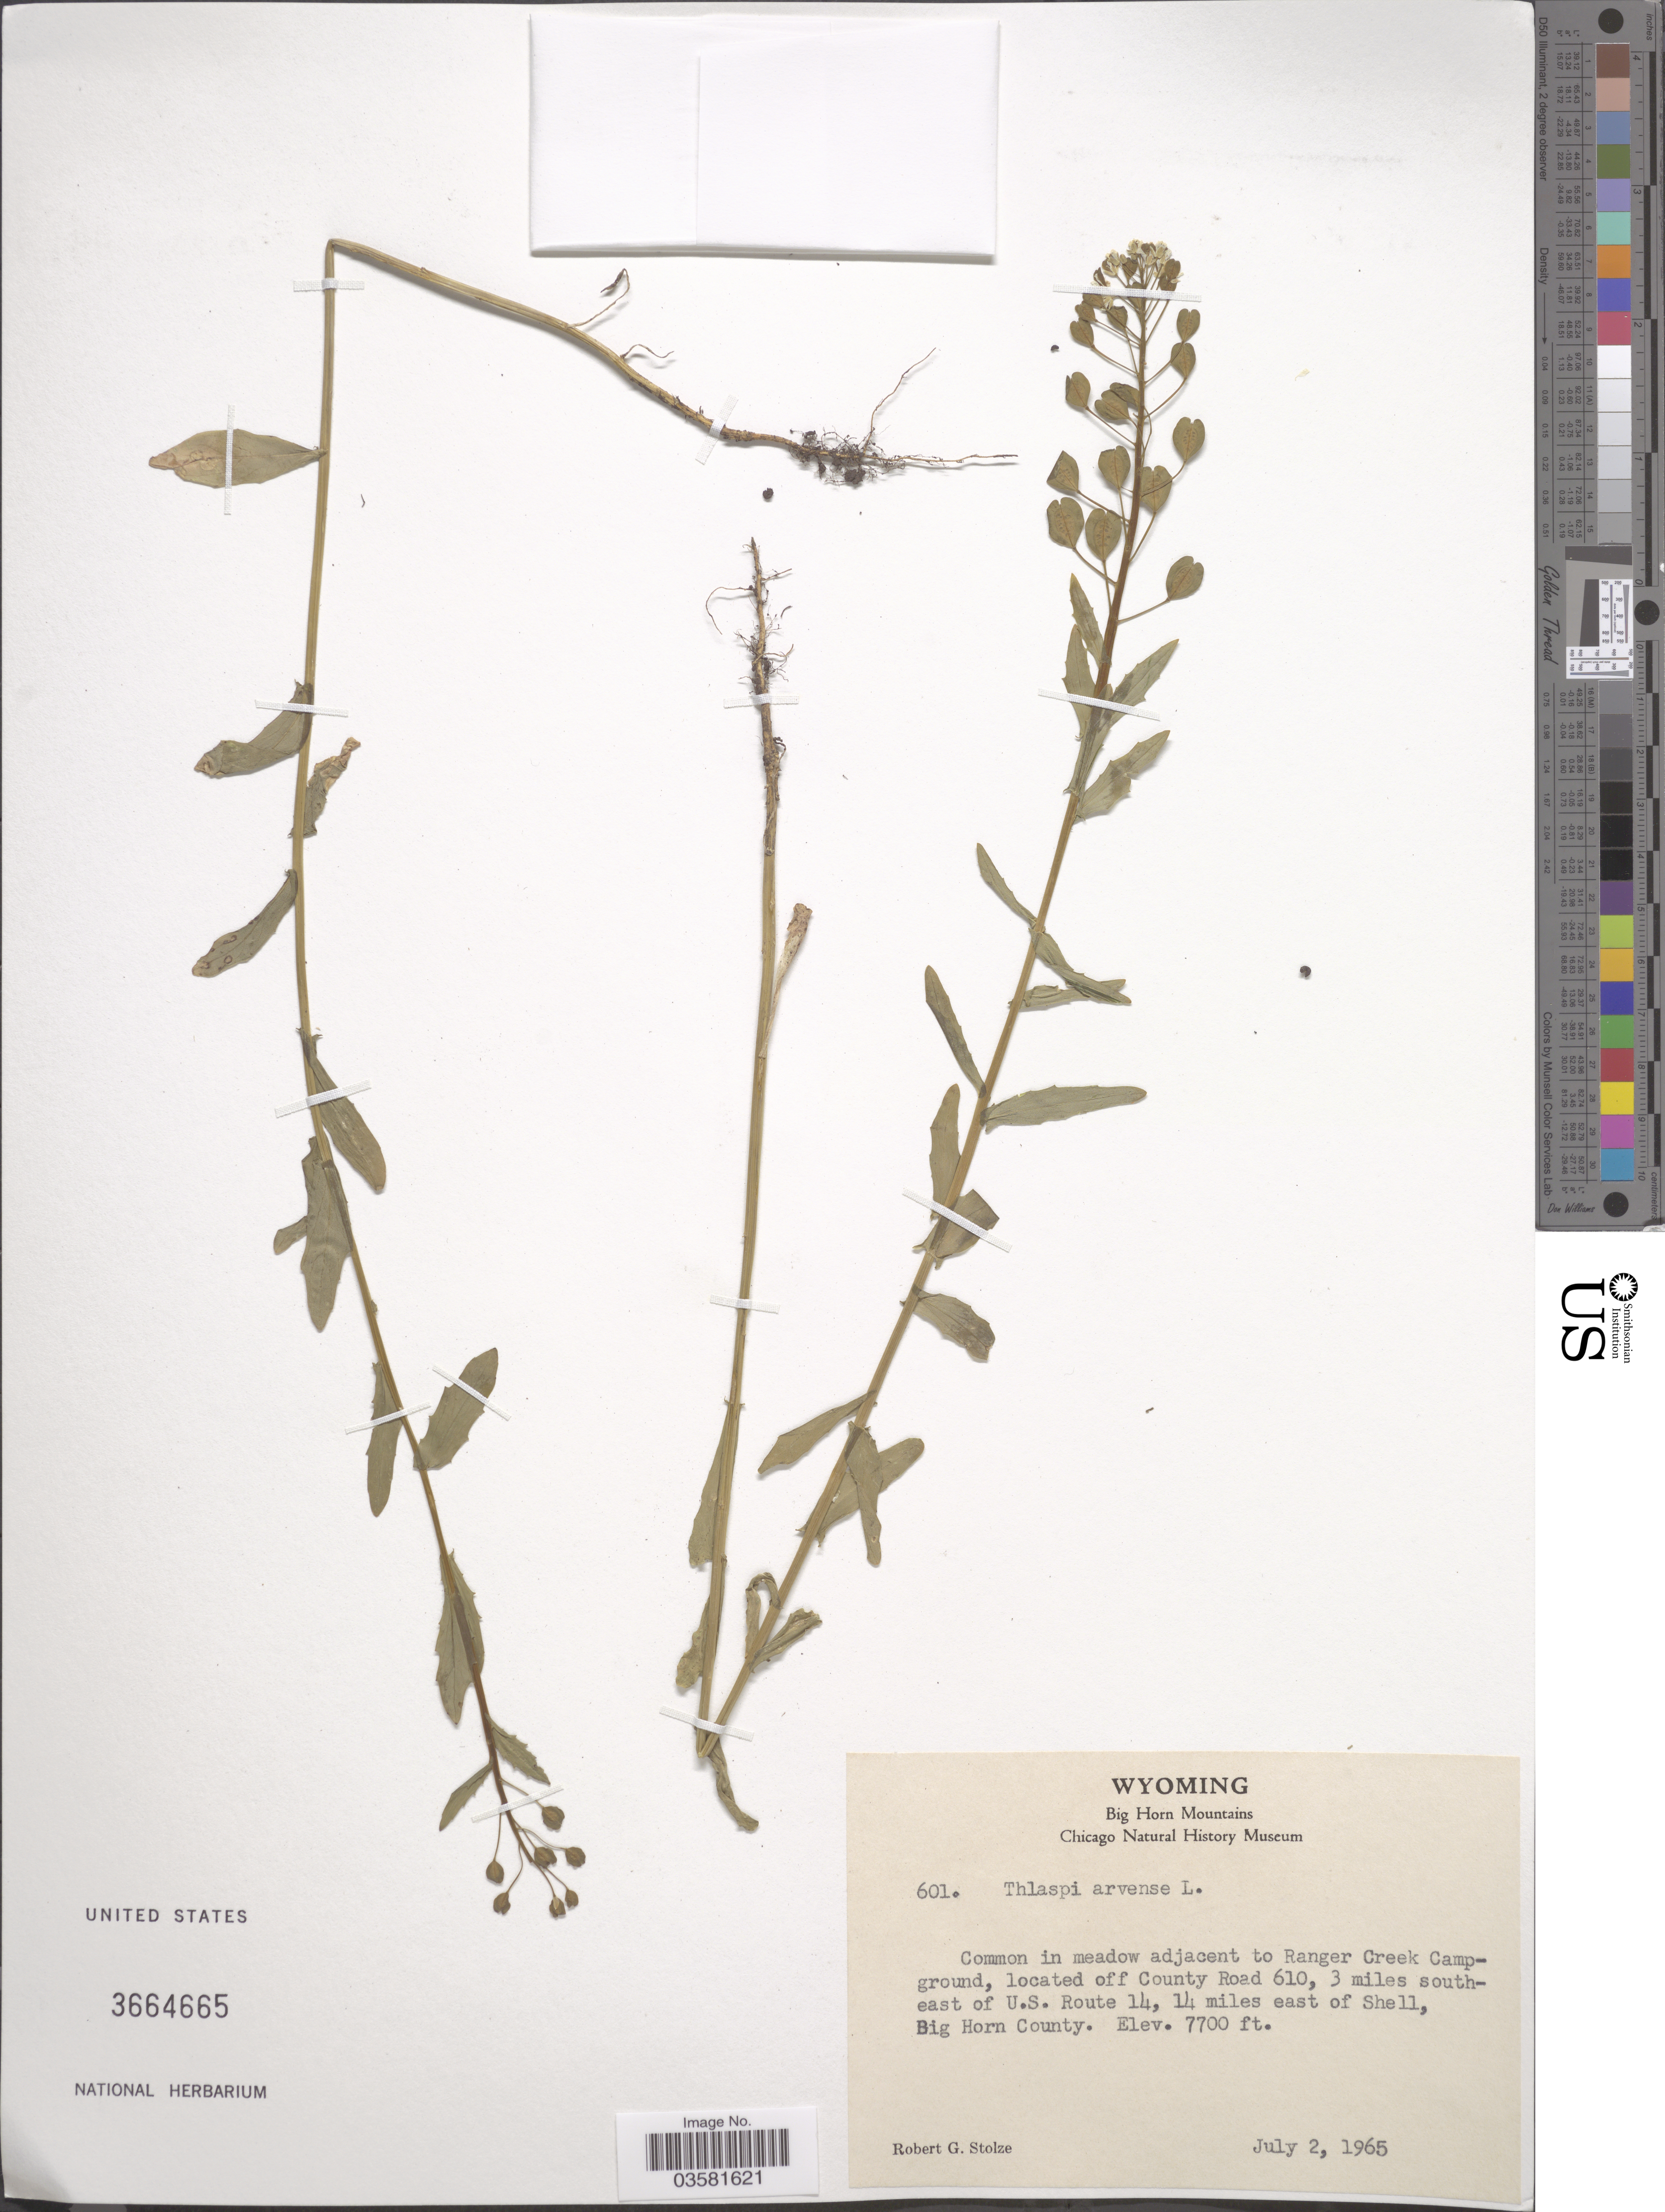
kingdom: Plantae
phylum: Tracheophyta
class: Magnoliopsida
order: Brassicales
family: Brassicaceae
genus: Thlaspi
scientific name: Thlaspi arvense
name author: L.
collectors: R. G. Stolze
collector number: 601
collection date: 1965-07-02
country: United States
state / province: Wyoming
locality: Big Horn Mountains. In meadow adjacent to Ranger Creek Campground, located off County Road 610, 3 miles southeast of U.S. Route 14, 14 miles east of Shell, Big Horn County.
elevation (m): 2347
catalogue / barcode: US 3664665